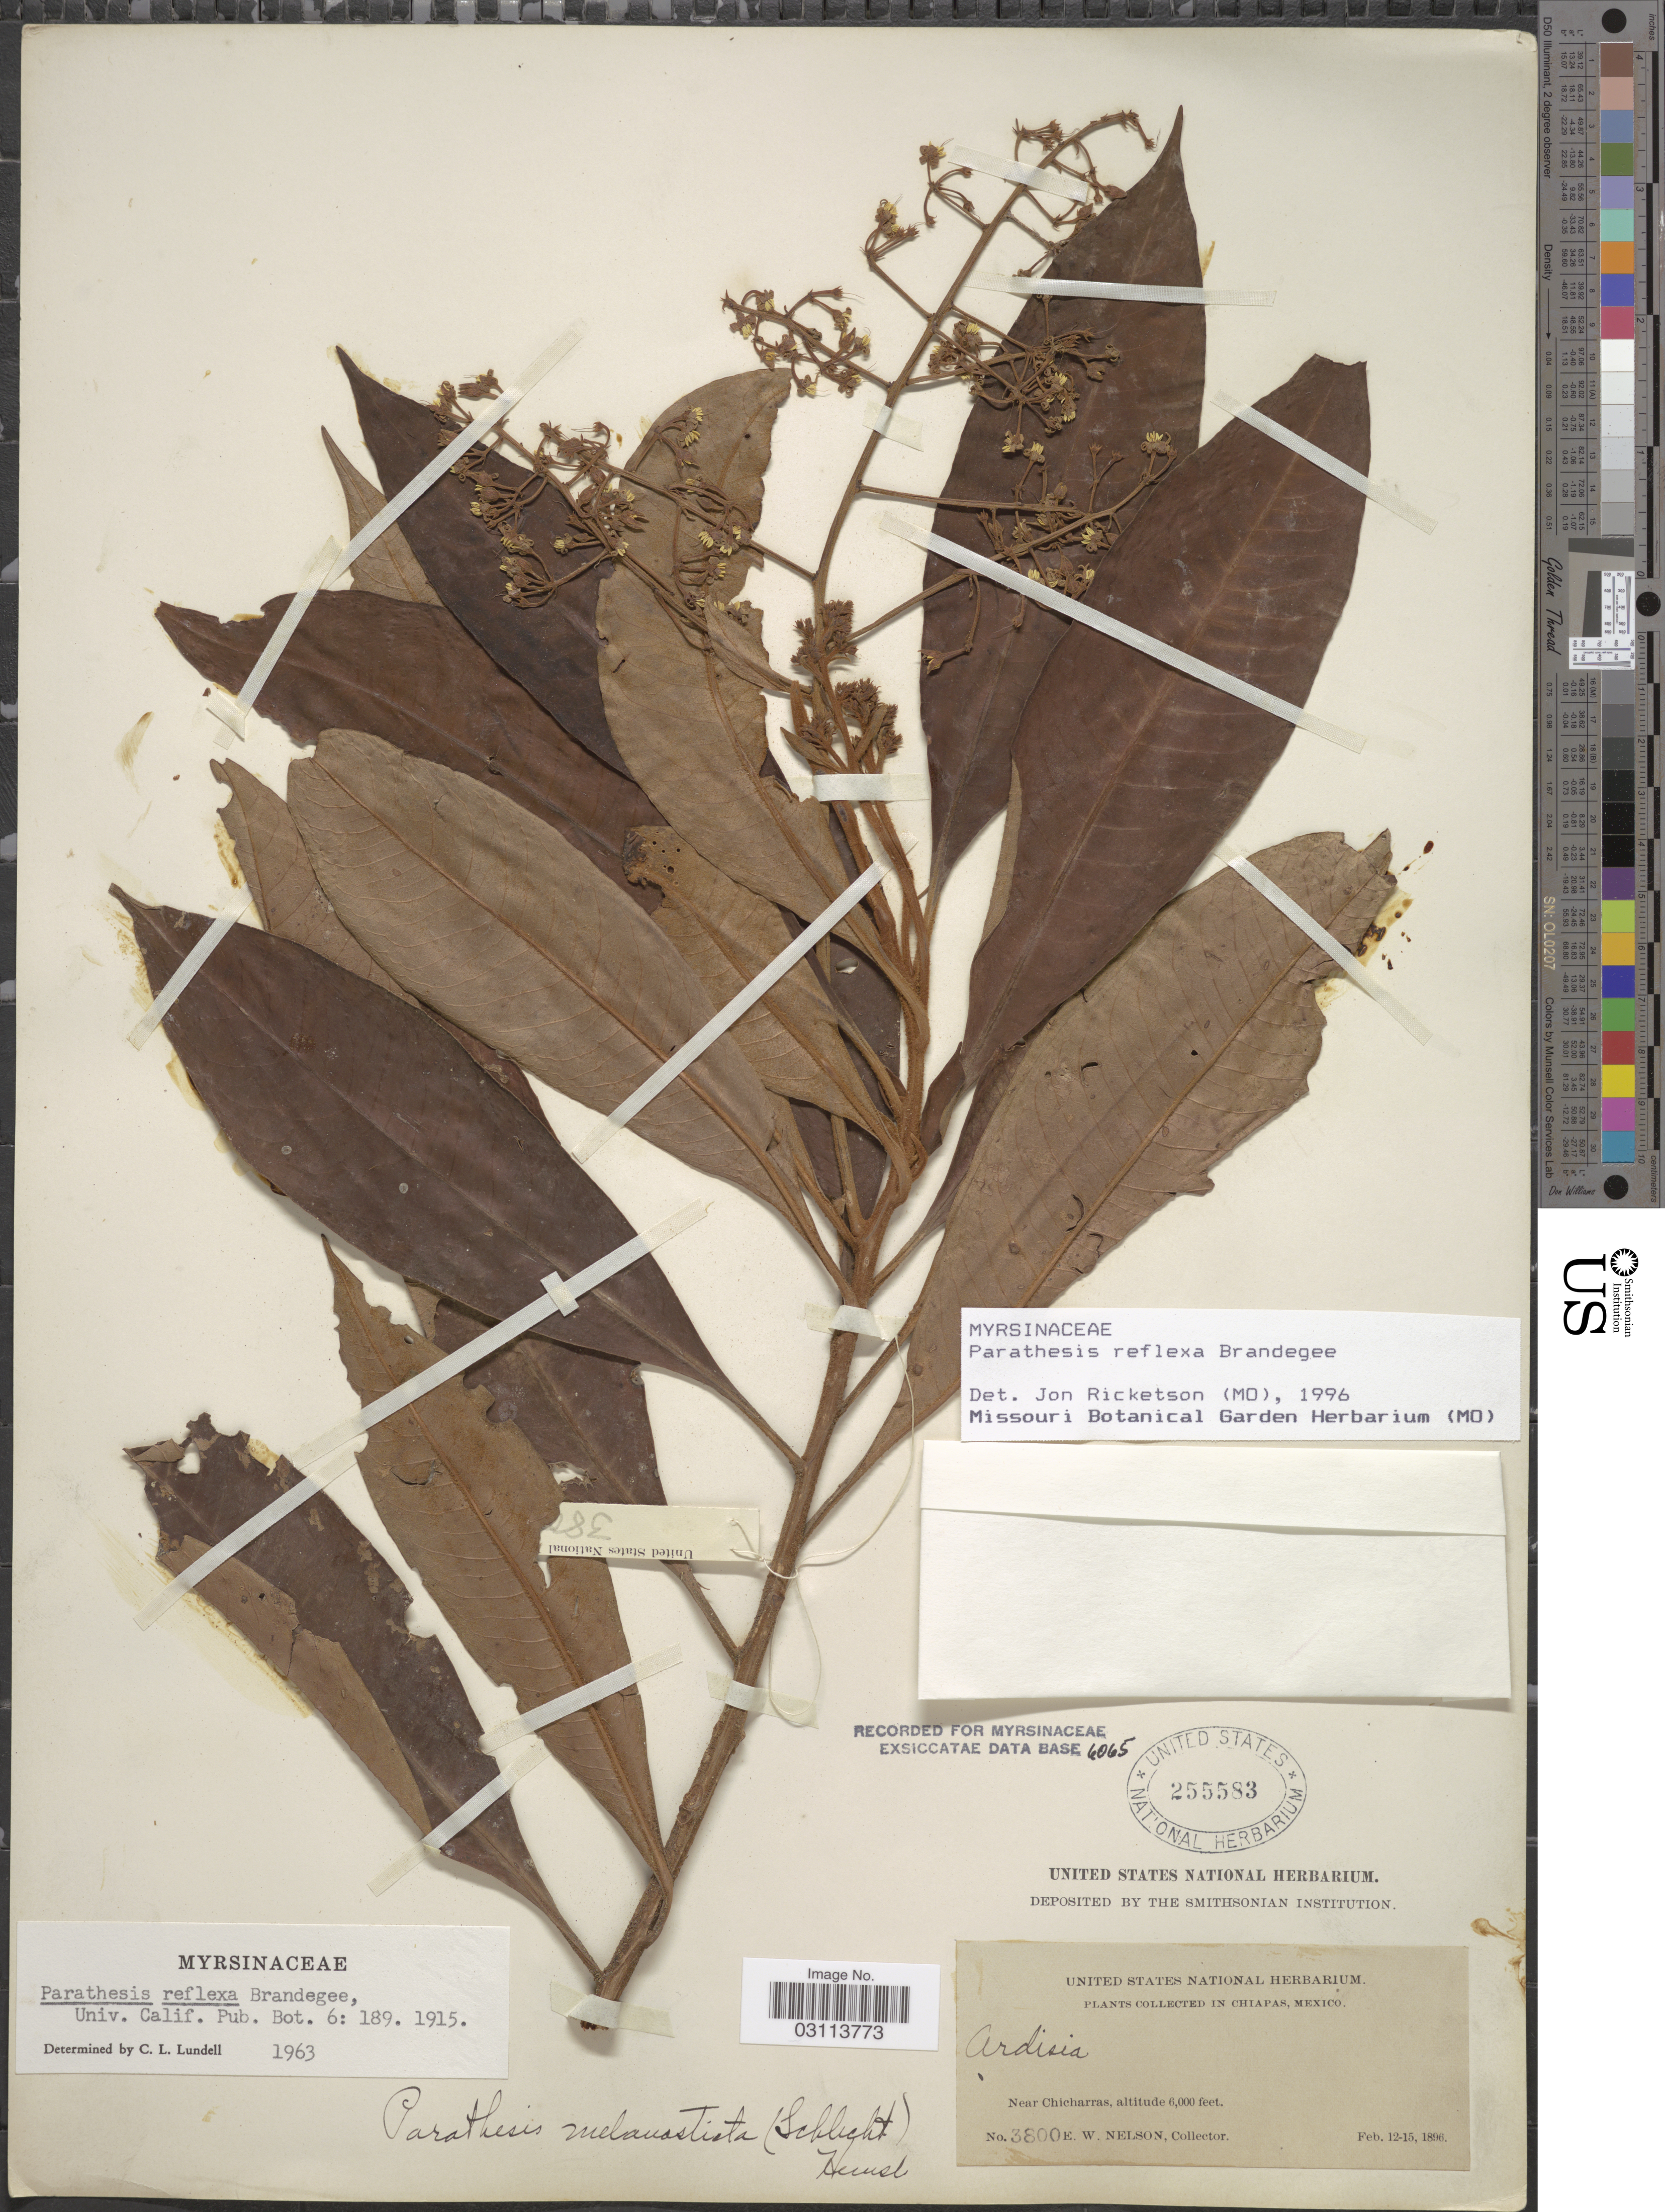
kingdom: Plantae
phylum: Tracheophyta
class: Magnoliopsida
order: Ericales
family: Primulaceae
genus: Parathesis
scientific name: Parathesis reflexa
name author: Brandegee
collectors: E. W. Nelson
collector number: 3800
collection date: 1896-02-12/1896-02-15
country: Mexico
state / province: Chiapas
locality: Near Chicharras.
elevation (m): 1829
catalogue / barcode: US 255583